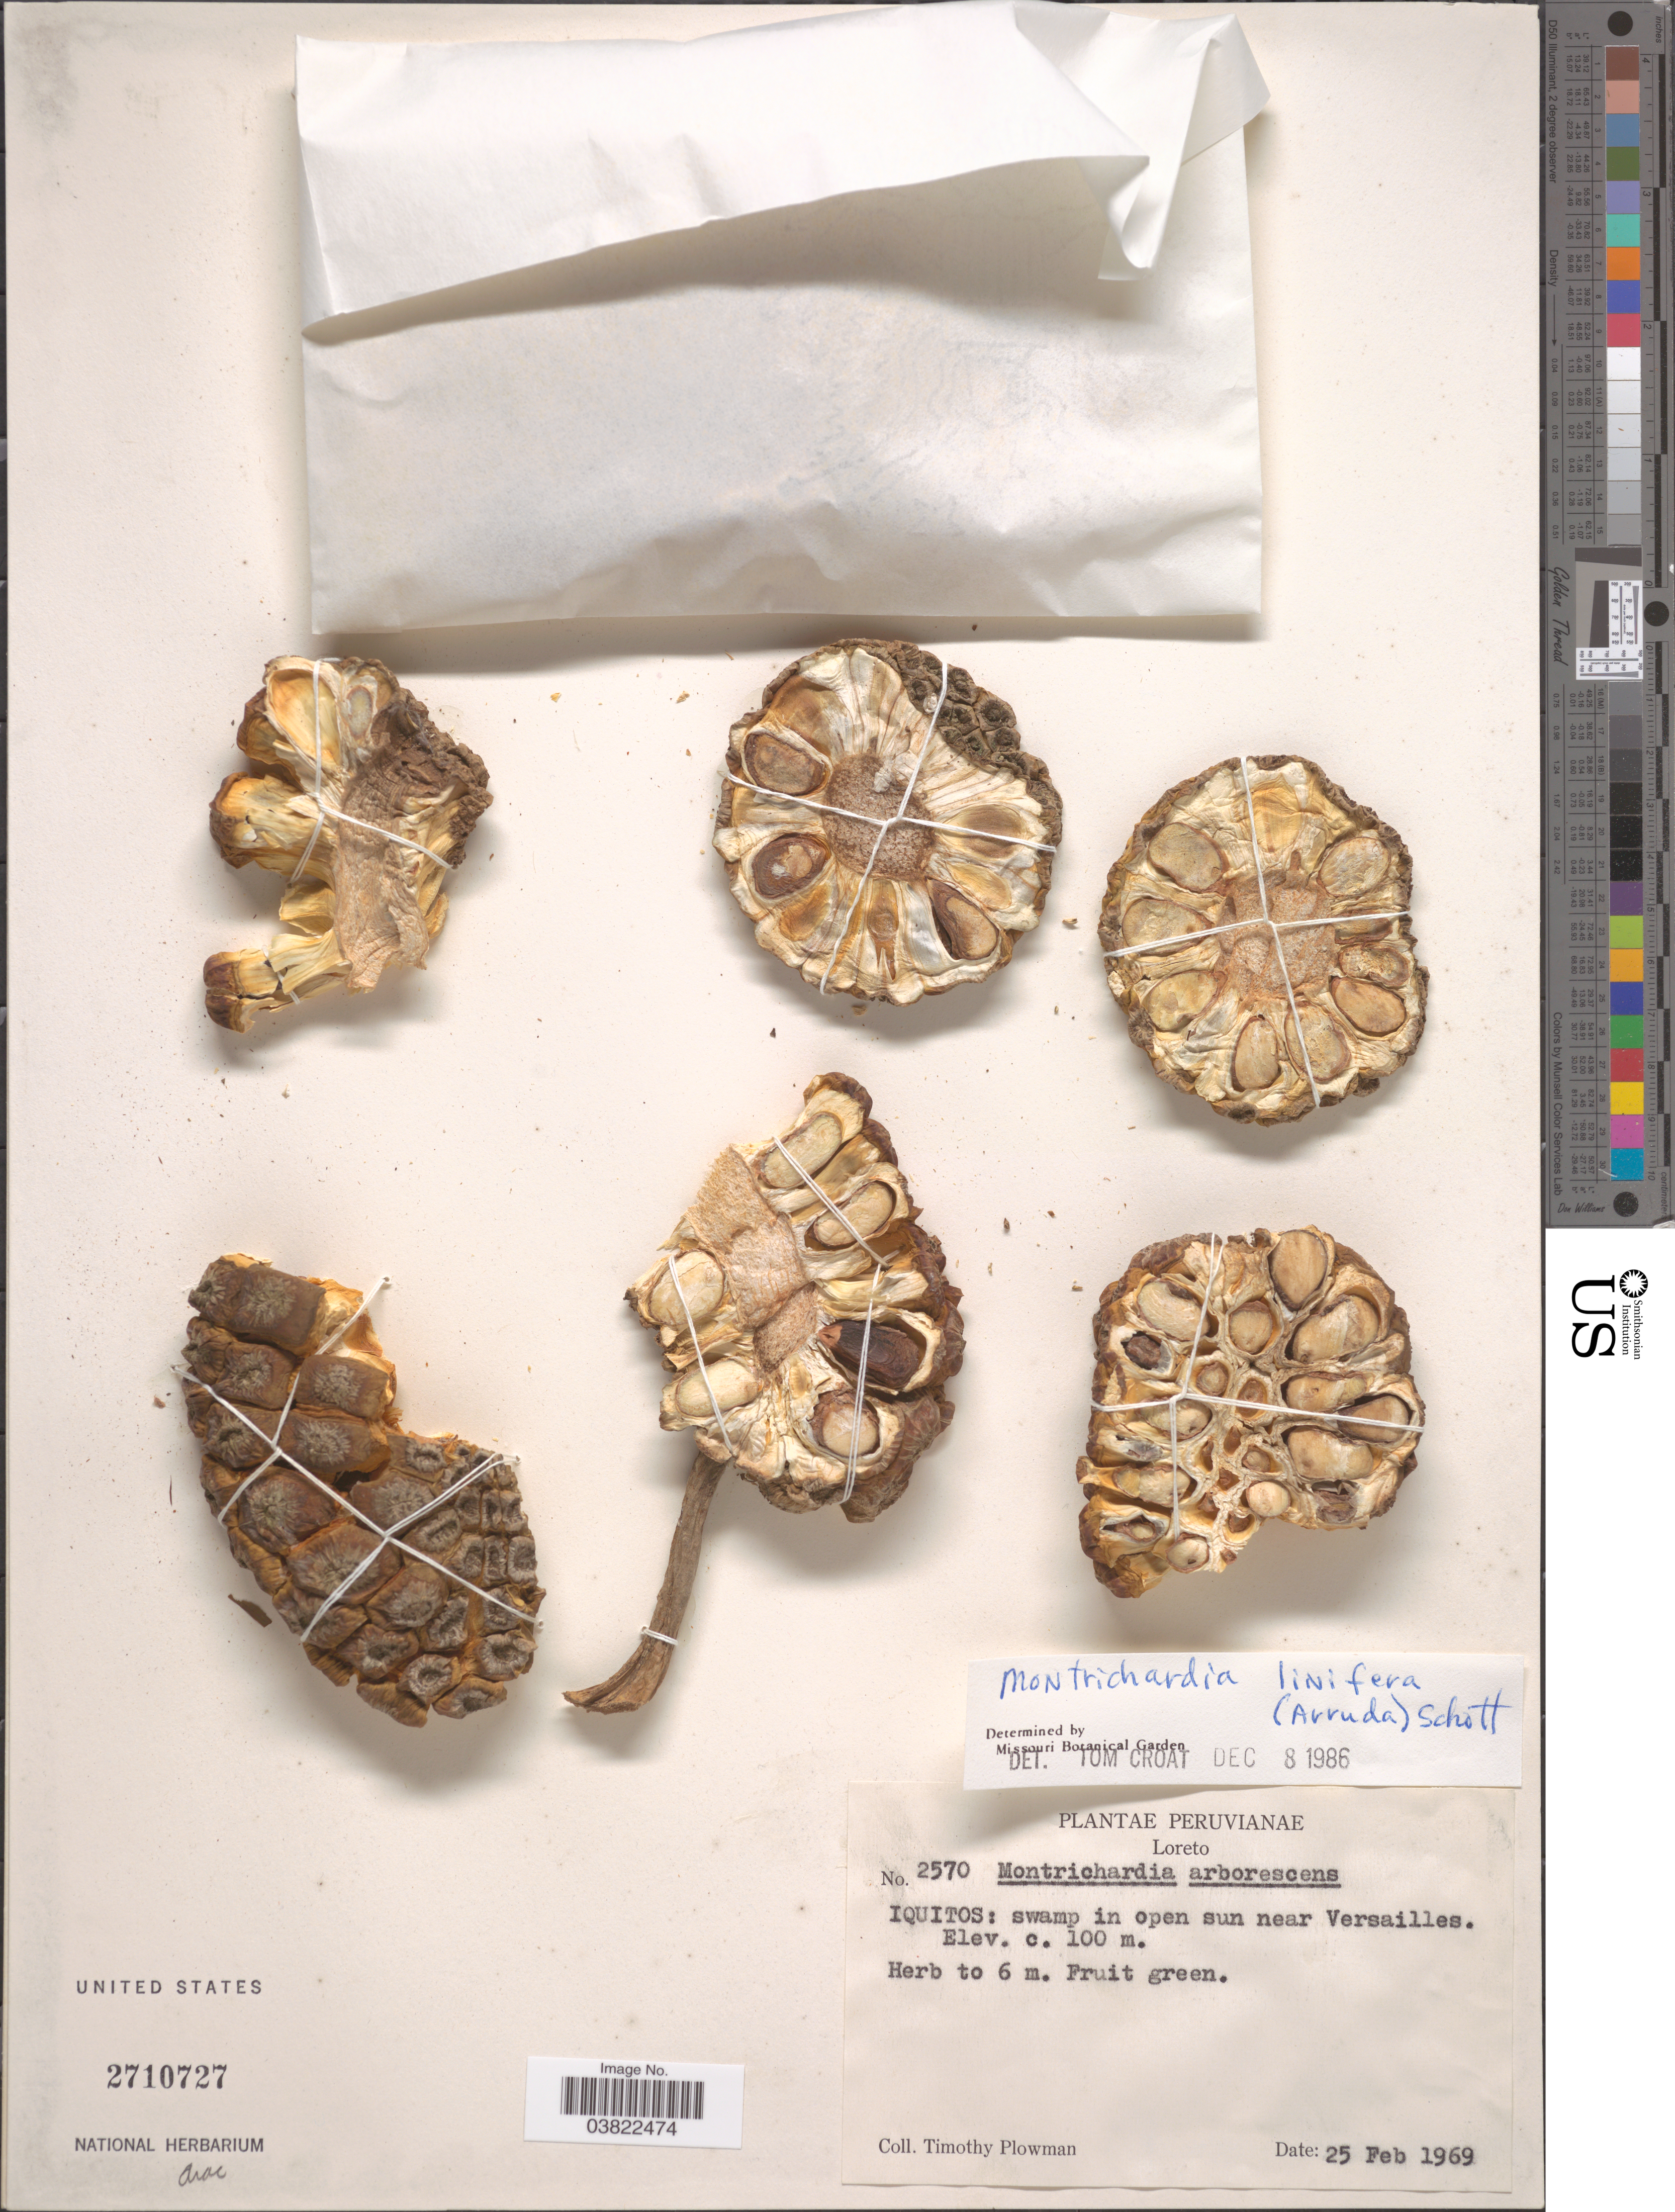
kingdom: Plantae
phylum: Tracheophyta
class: Liliopsida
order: Alismatales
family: Araceae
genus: Montrichardia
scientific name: Montrichardia linifera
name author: (Arruda) Schott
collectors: T. Plowman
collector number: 2570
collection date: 1969-02-25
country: Peru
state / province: Loreto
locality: Iquitos: swamp in open sun near Versailles.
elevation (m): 100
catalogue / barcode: US 2710727